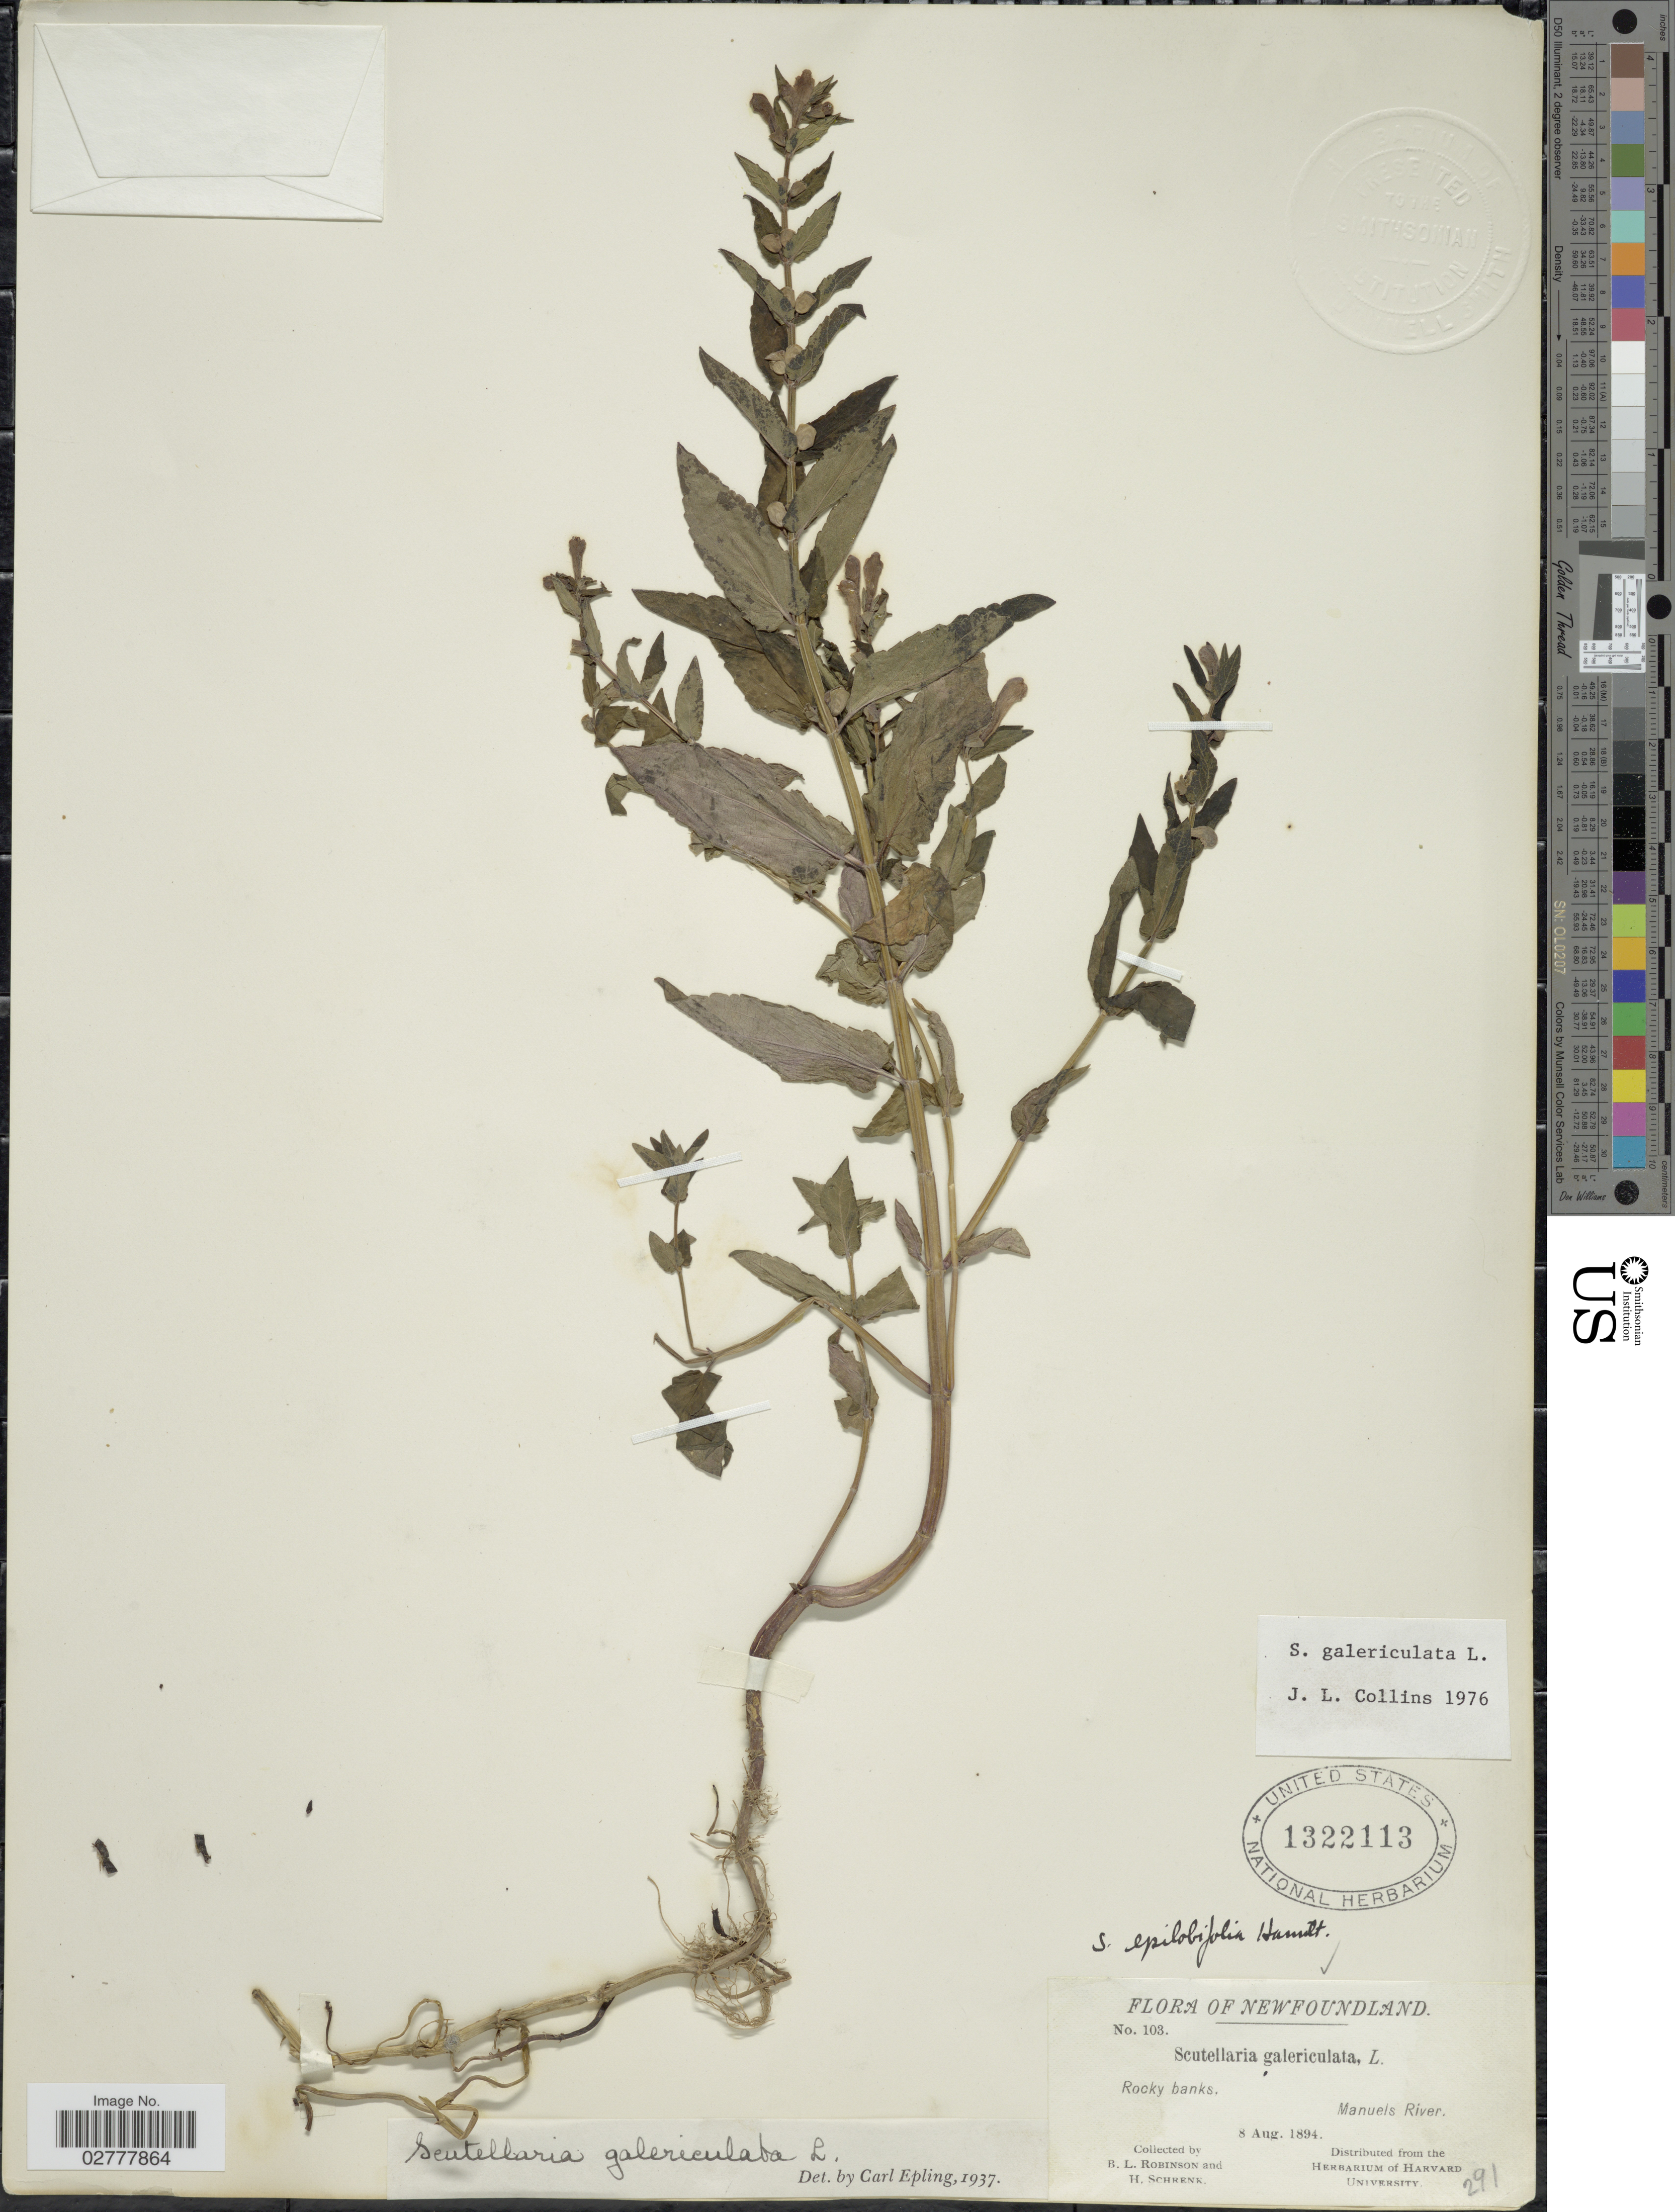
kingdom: Plantae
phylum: Tracheophyta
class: Magnoliopsida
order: Lamiales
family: Lamiaceae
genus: Scutellaria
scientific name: Scutellaria galericulata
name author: L.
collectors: B. L. Robinson & H. Schrenk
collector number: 103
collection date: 1894-08-08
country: Canada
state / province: Newfoundland and Labrador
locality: Rocky banks, Manuels River.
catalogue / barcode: US 1322113